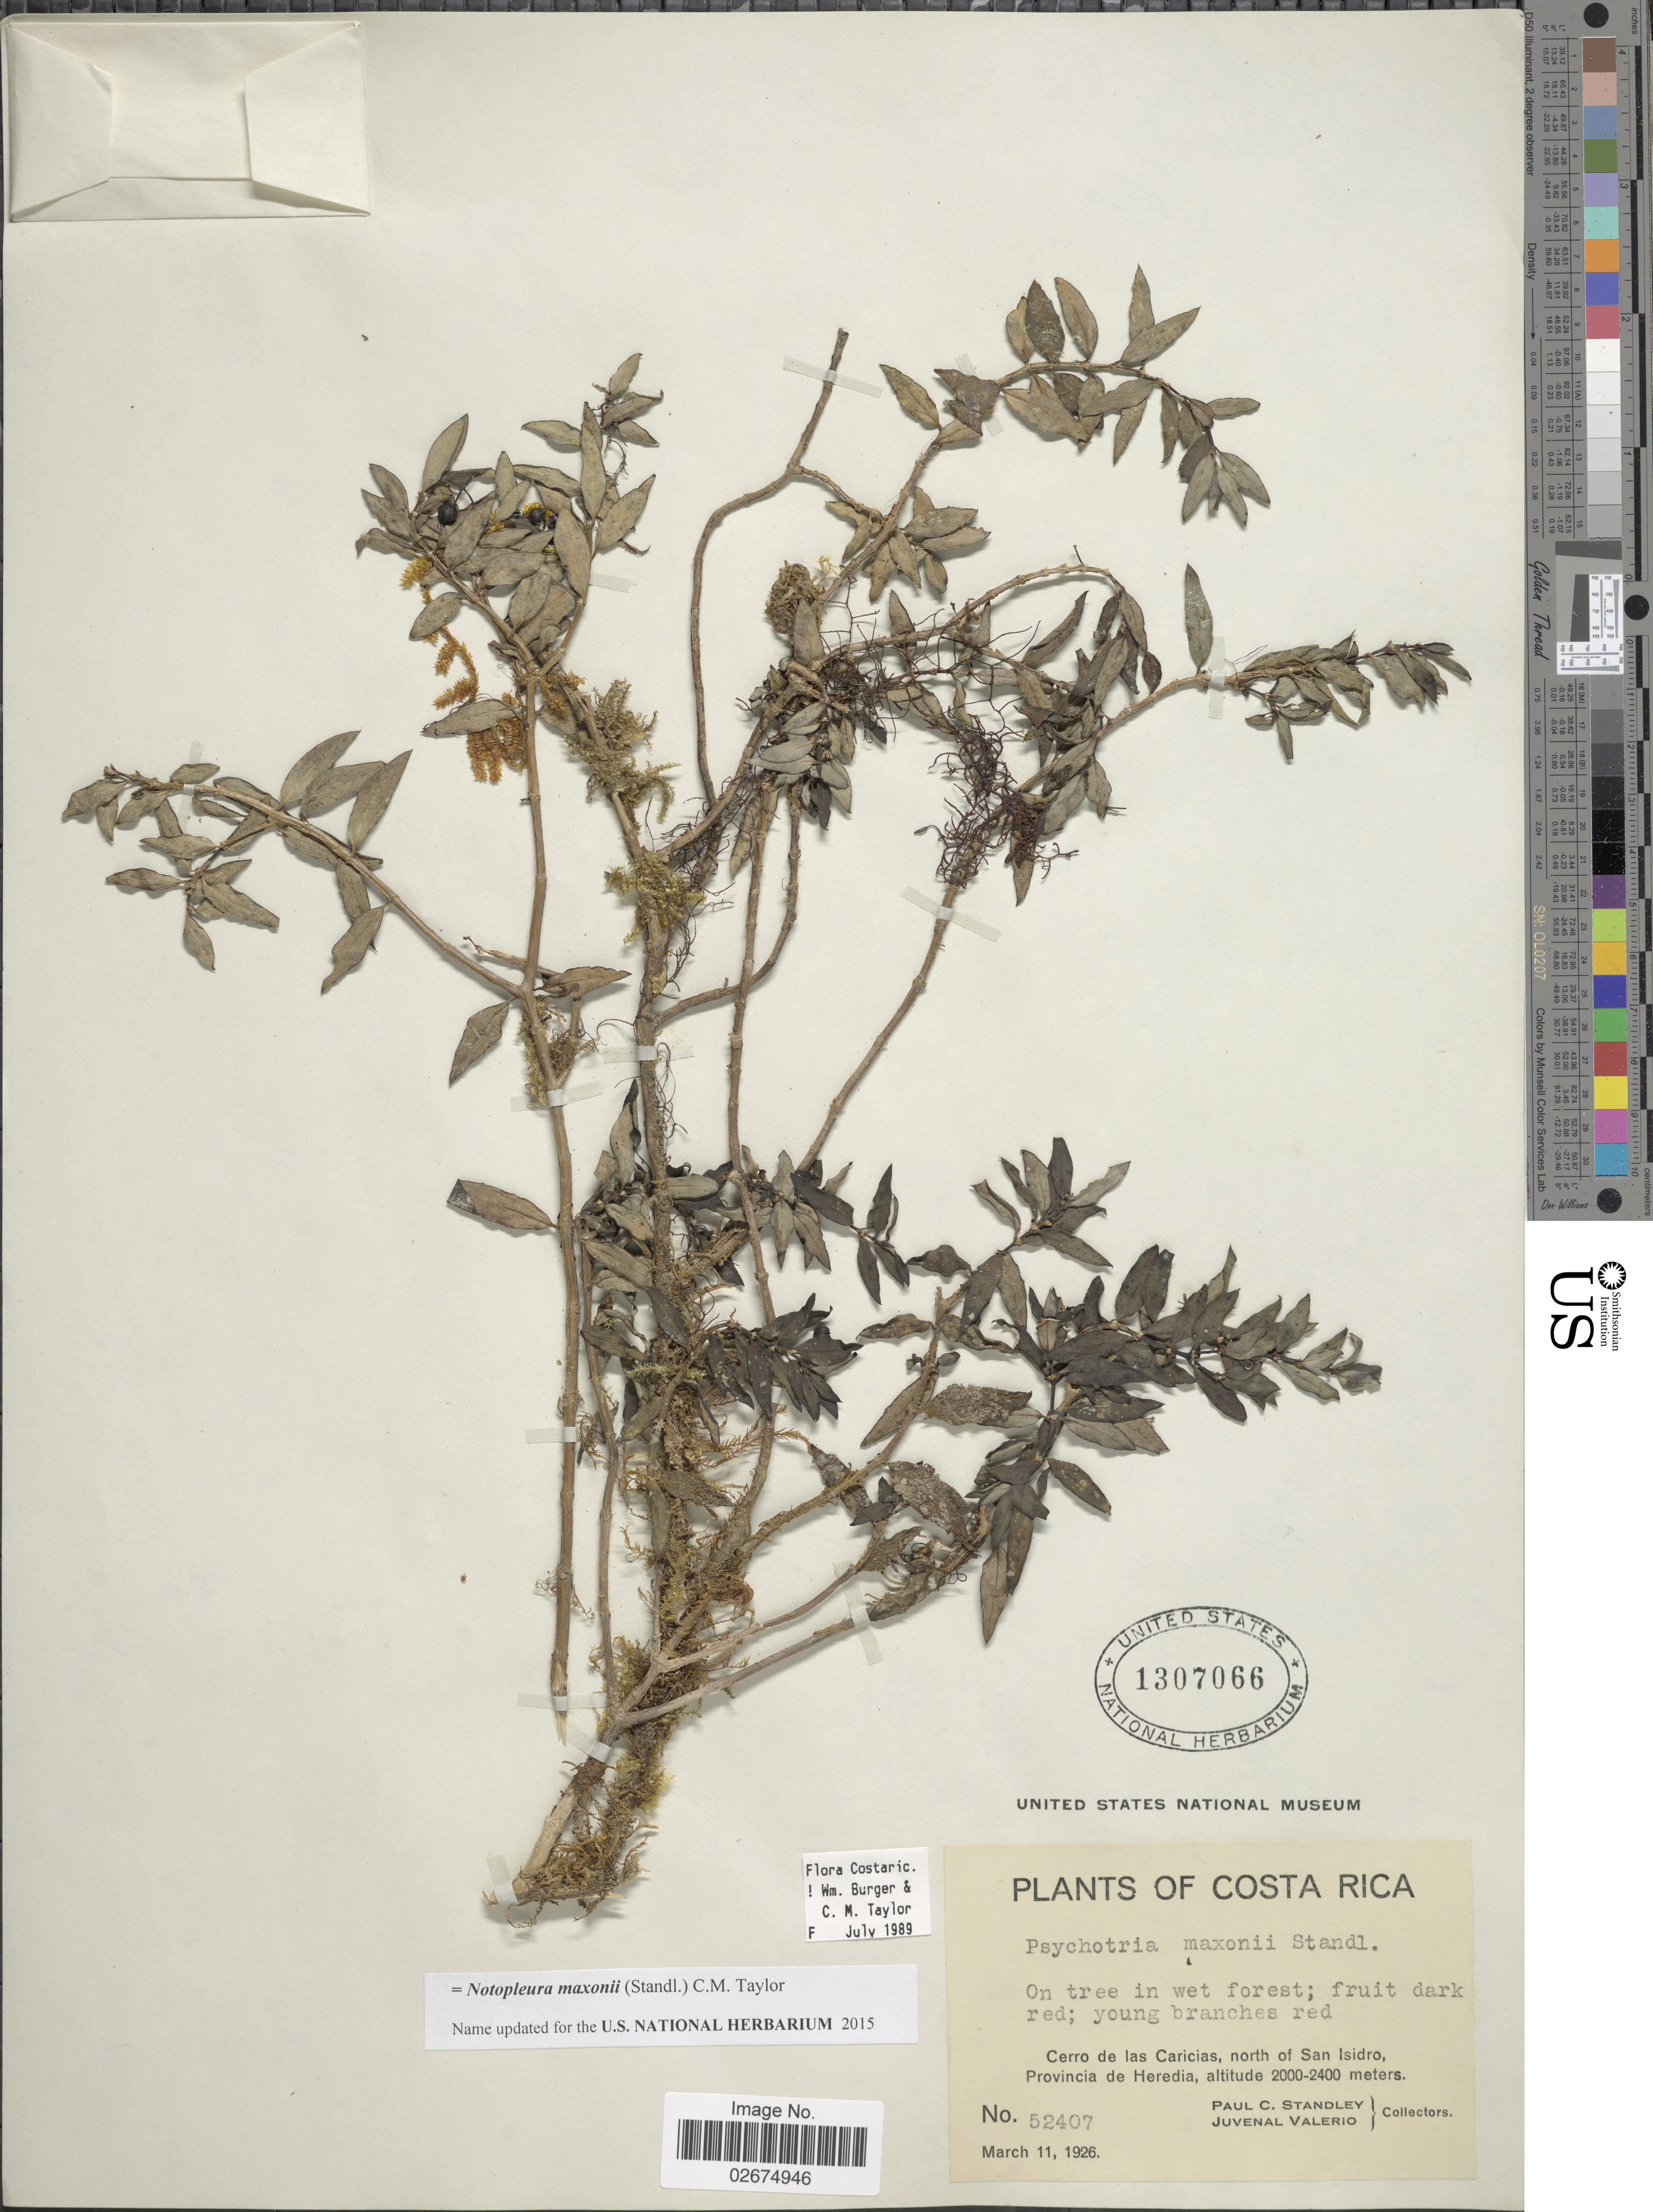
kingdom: Plantae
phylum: Tracheophyta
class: Magnoliopsida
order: Gentianales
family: Rubiaceae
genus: Notopleura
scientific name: Notopleura maxonii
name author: (Standl.) C.M. Taylor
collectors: P. C. Standley & J. Valerio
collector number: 52407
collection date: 1926-03-11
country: Costa Rica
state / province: Heredia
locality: Cerros de las Caricias, north of San Isidro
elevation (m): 2000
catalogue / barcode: US 1307066